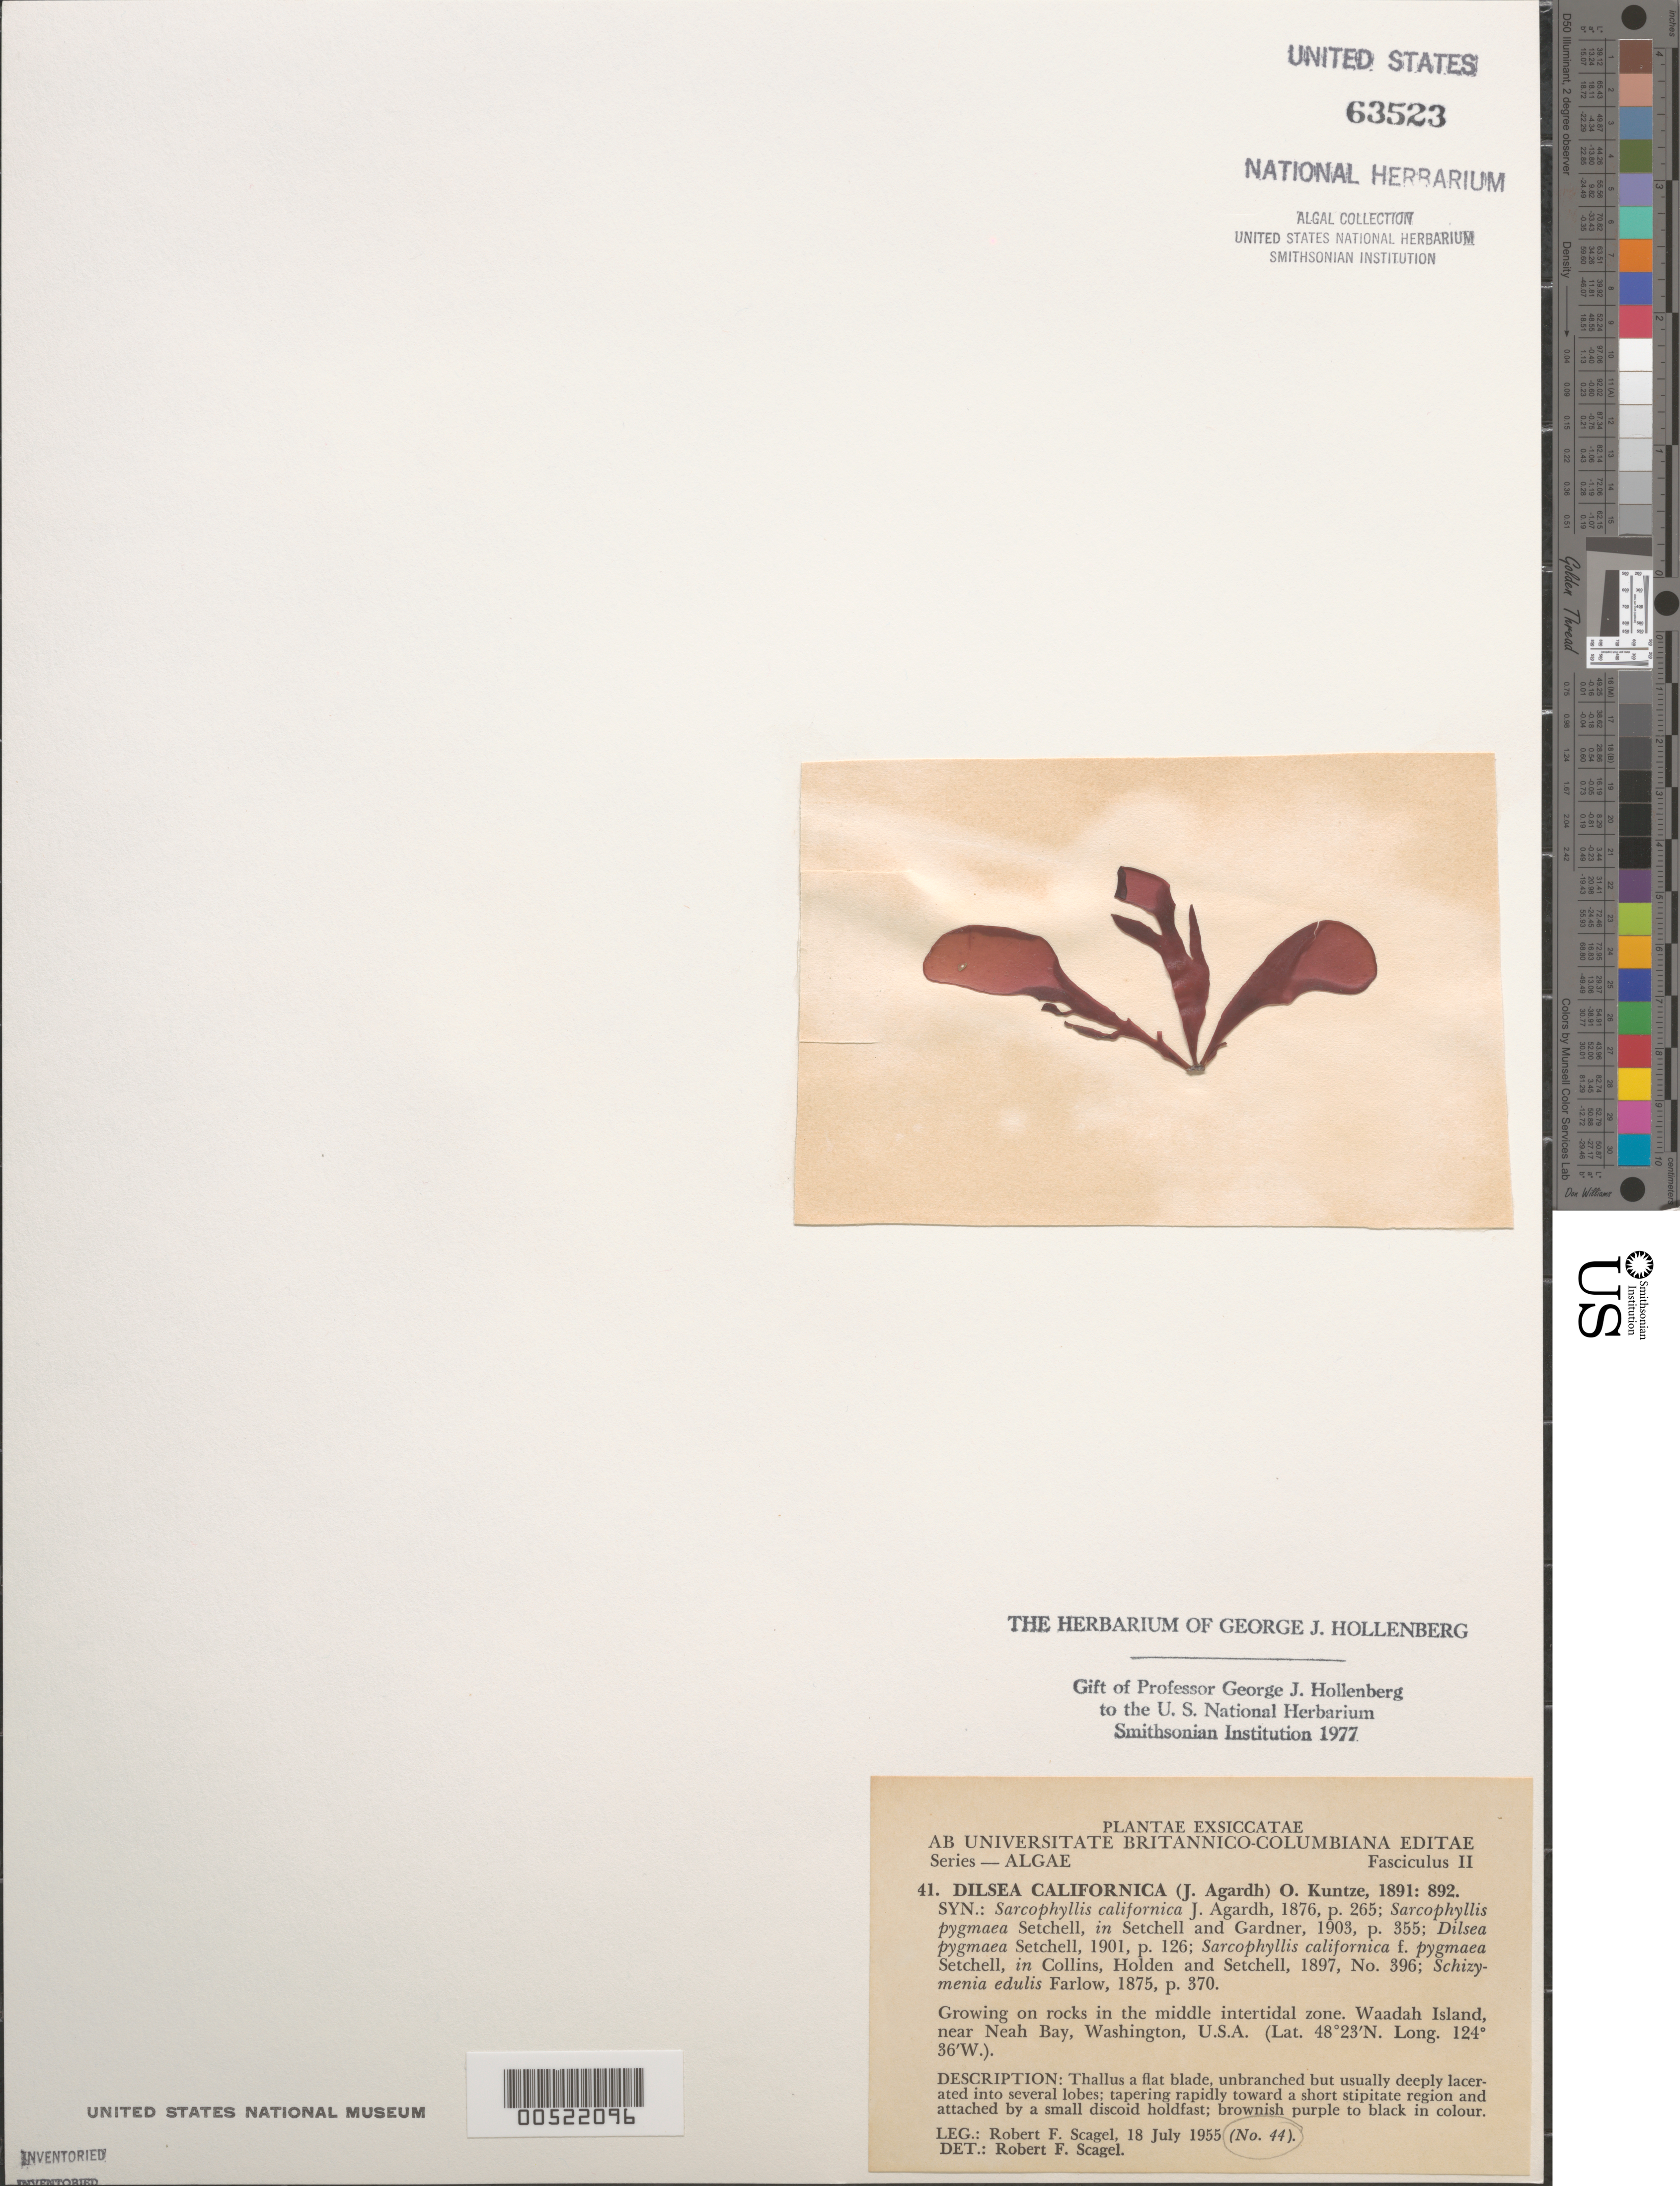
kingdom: Plantae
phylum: Rhodophyta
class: Florideophyceae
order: Gigartinales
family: Dumontiaceae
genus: Dilsea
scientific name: Dilsea californica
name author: (J. Agardh) Kuntze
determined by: Scagel, R. F.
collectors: R. F. Scagel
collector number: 44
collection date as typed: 18 Jul 1955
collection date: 1955-07-18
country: United States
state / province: Washington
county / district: Clallam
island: Waadah Island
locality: Near Neah Bay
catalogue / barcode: US 63523